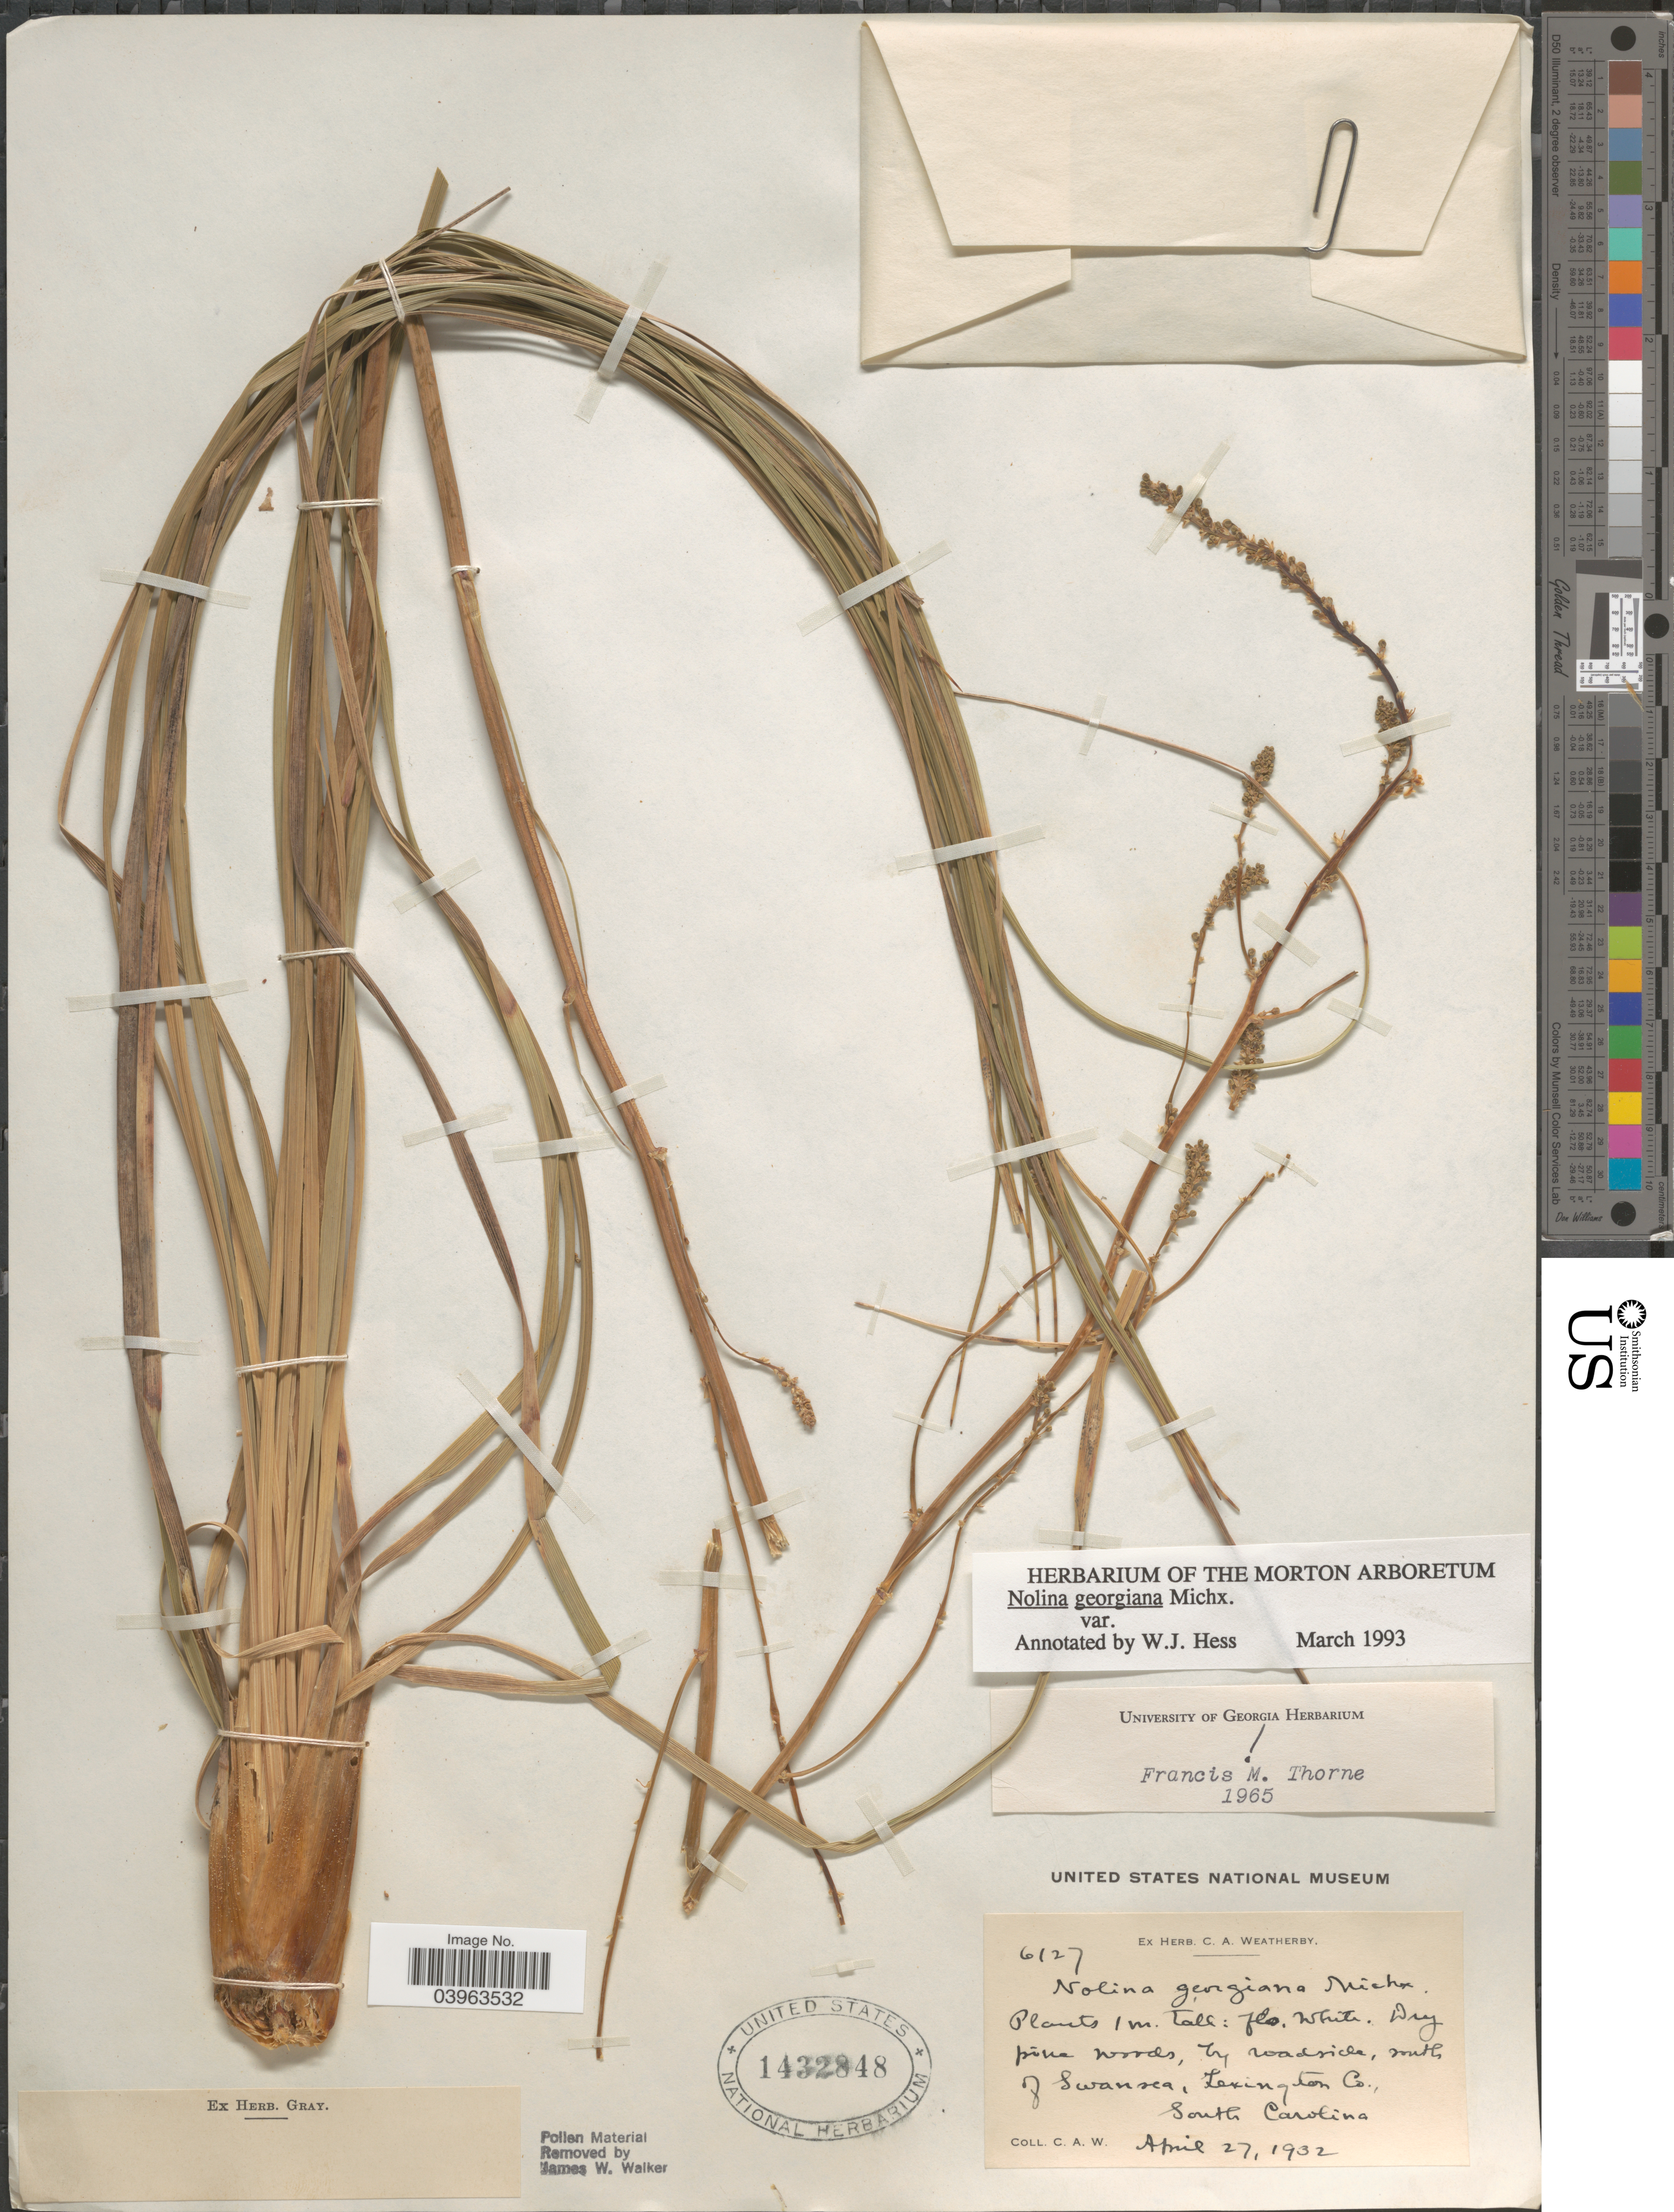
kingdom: Plantae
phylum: Tracheophyta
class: Liliopsida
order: Asparagales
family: Asparagaceae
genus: Nolina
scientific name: Nolina georgiana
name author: Michx.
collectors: C. A. Weatherby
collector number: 6127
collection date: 1932-04-27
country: United States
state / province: South Carolina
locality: Dry pine woods, by roadside, south of Swansea, Lexington Co.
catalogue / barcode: US 1432848